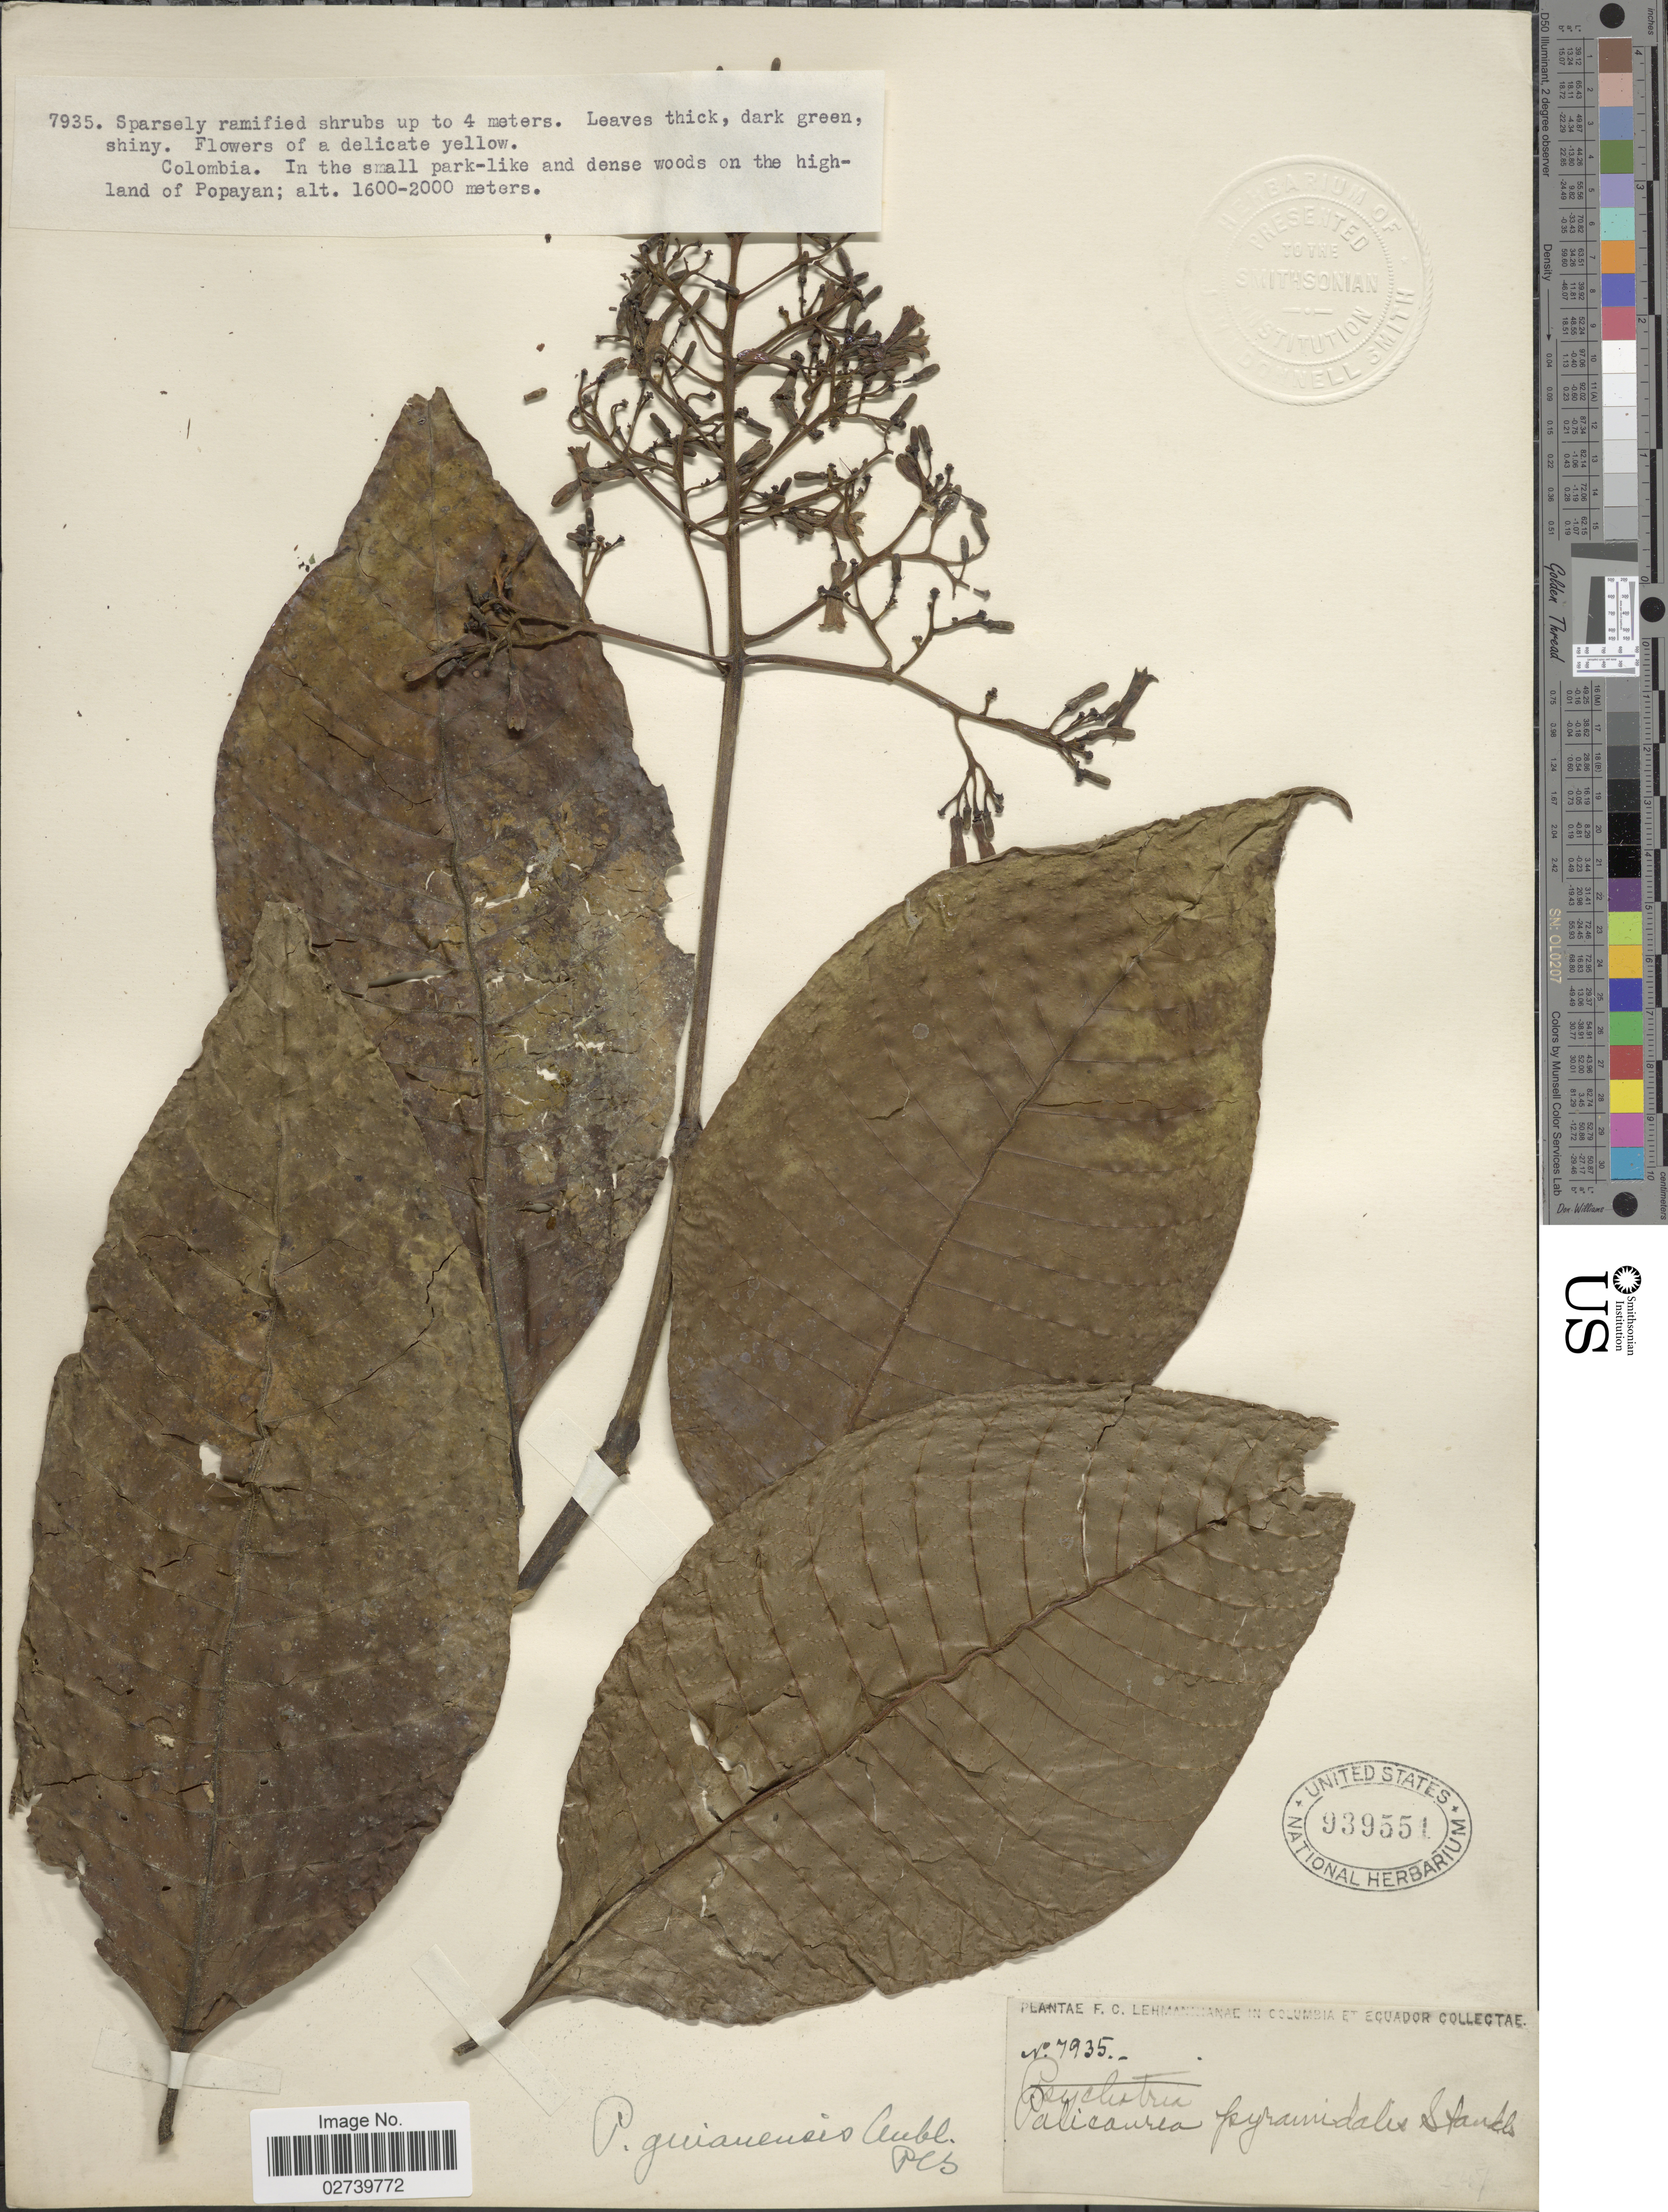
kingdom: Plantae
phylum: Tracheophyta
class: Magnoliopsida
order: Gentianales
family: Rubiaceae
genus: Palicourea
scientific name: Palicourea guianensis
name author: Aubl.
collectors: F. C. Lehmann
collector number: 7935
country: Colombia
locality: Highlands of Popayan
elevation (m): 1600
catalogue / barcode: US 939551